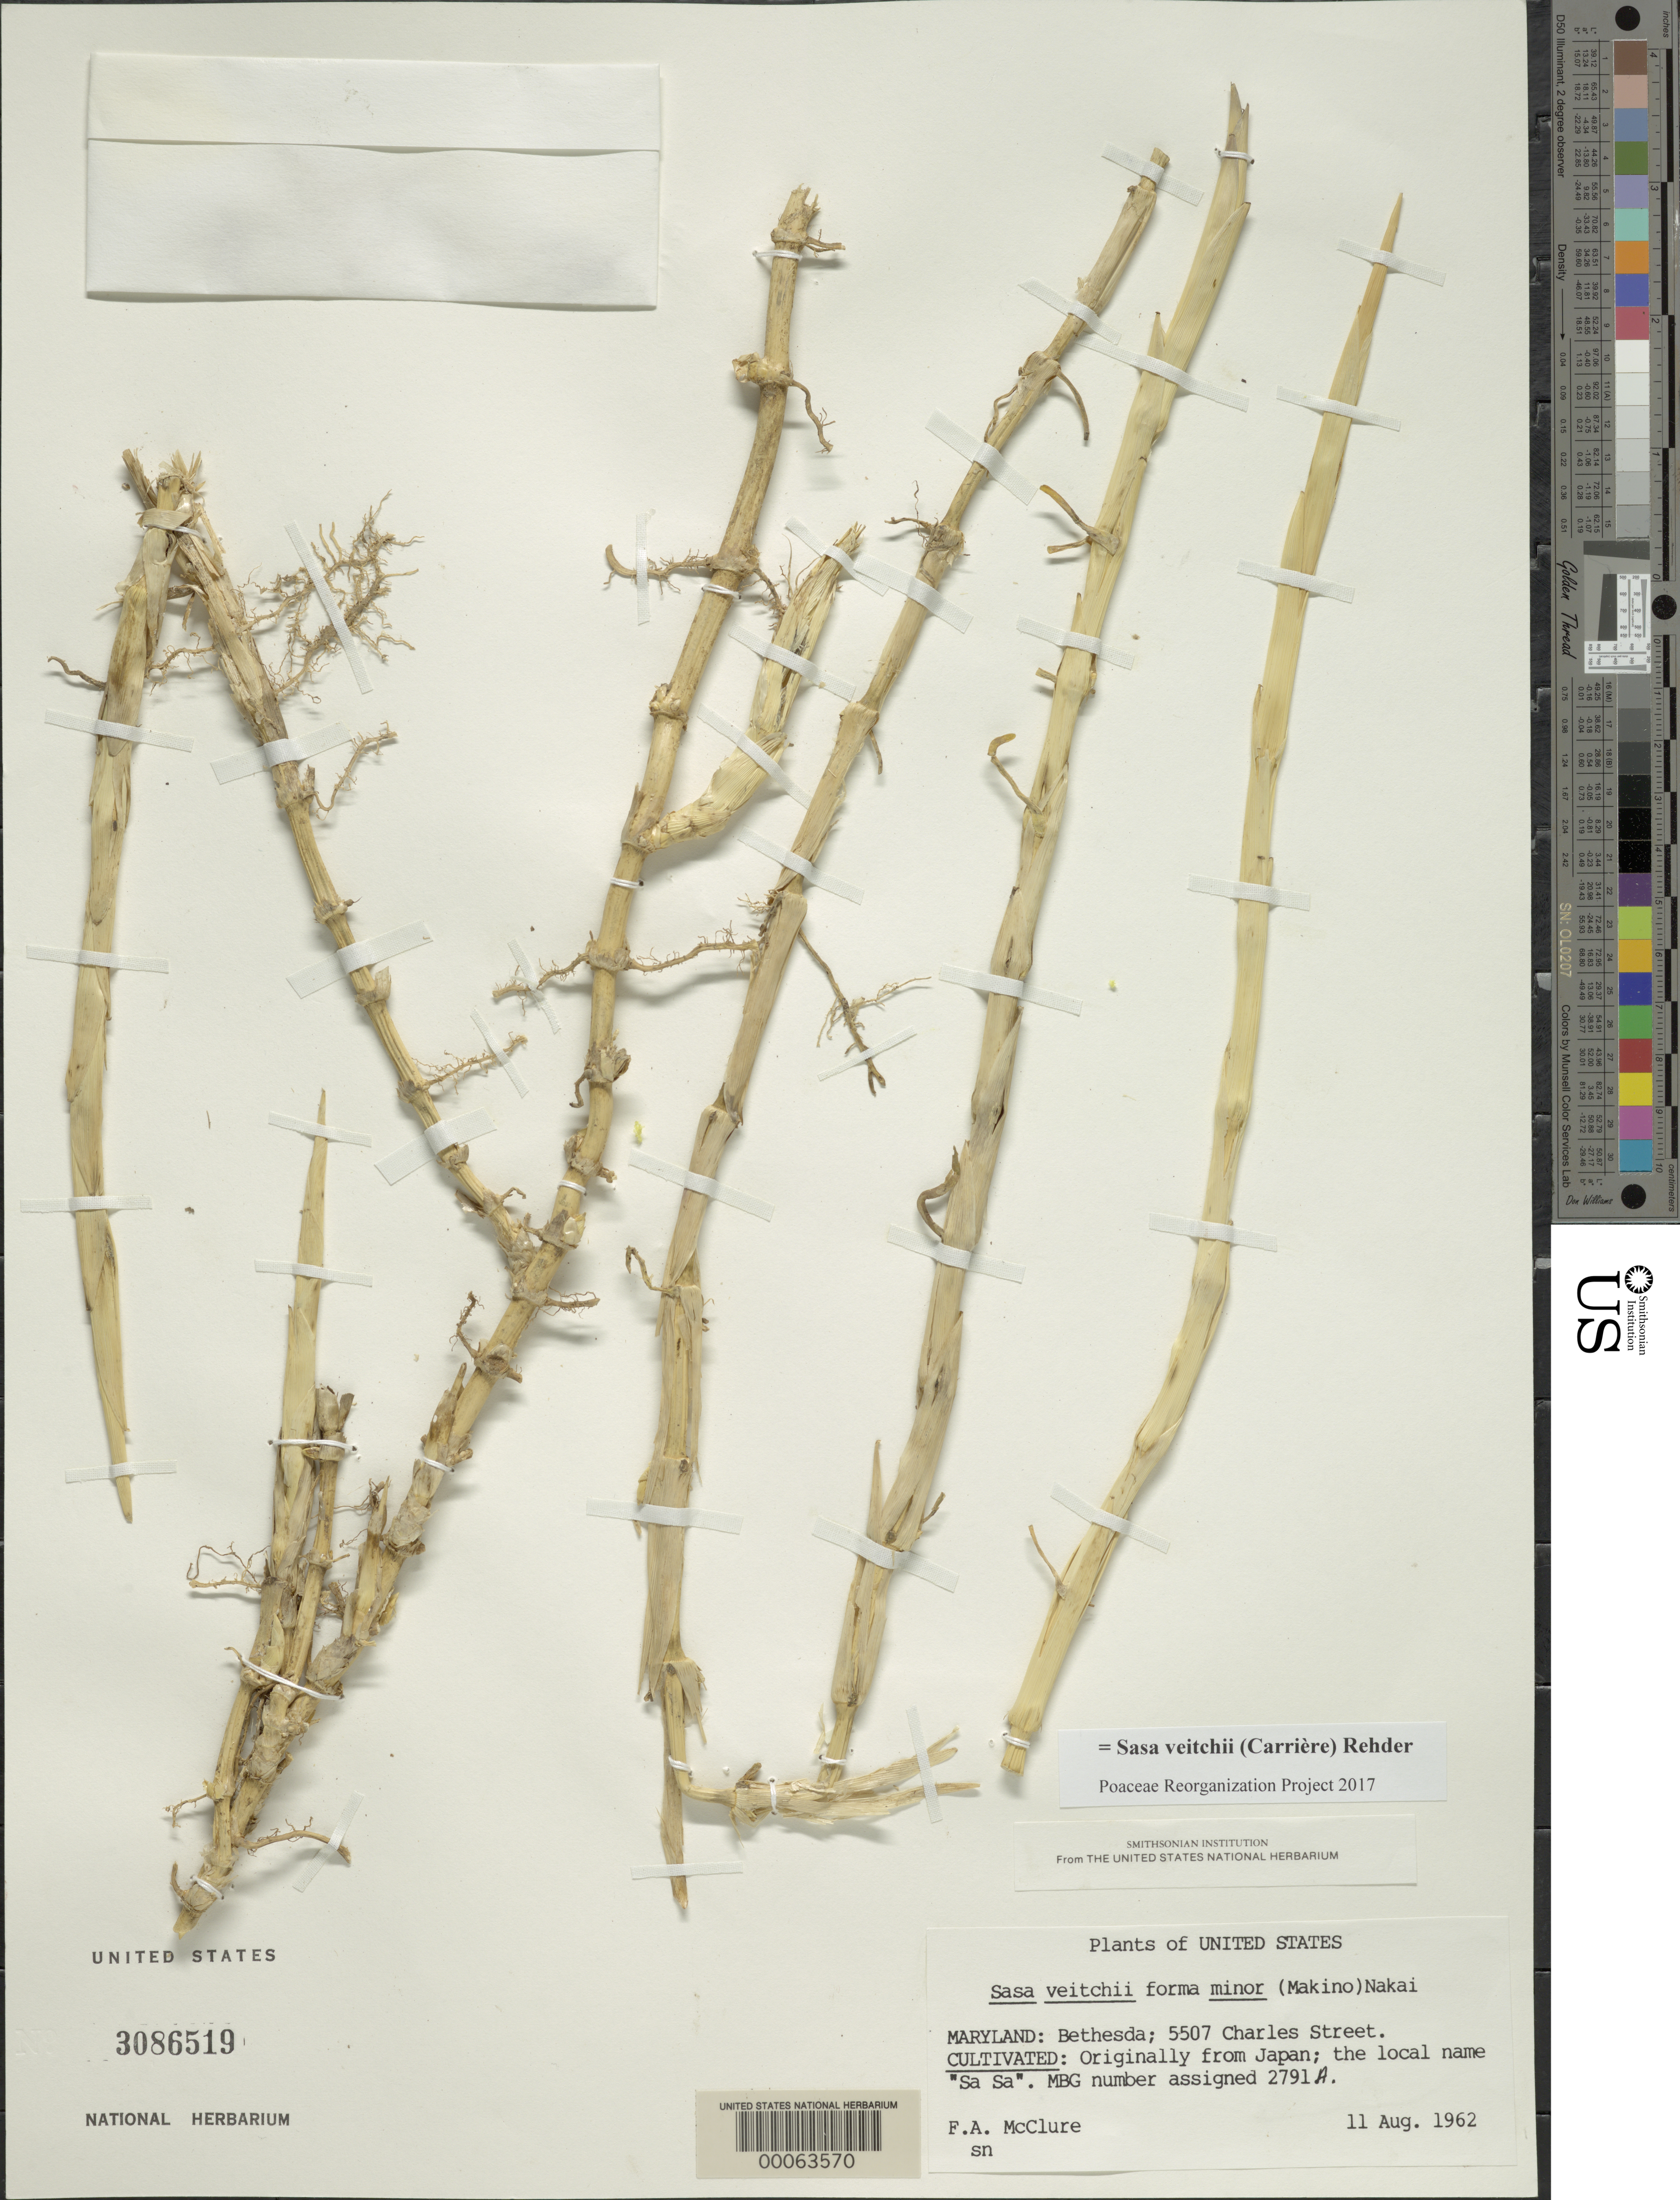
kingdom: Plantae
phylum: Tracheophyta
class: Liliopsida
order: Poales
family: Poaceae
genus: Sasa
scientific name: Sasa veitchii f. minor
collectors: F. A. McClure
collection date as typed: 11 Aug 1962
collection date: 1962-08-11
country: United States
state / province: Maryland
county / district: Montgomery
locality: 5507 Charles Street, Bethesda (McClure's garden)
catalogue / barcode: US 3086519